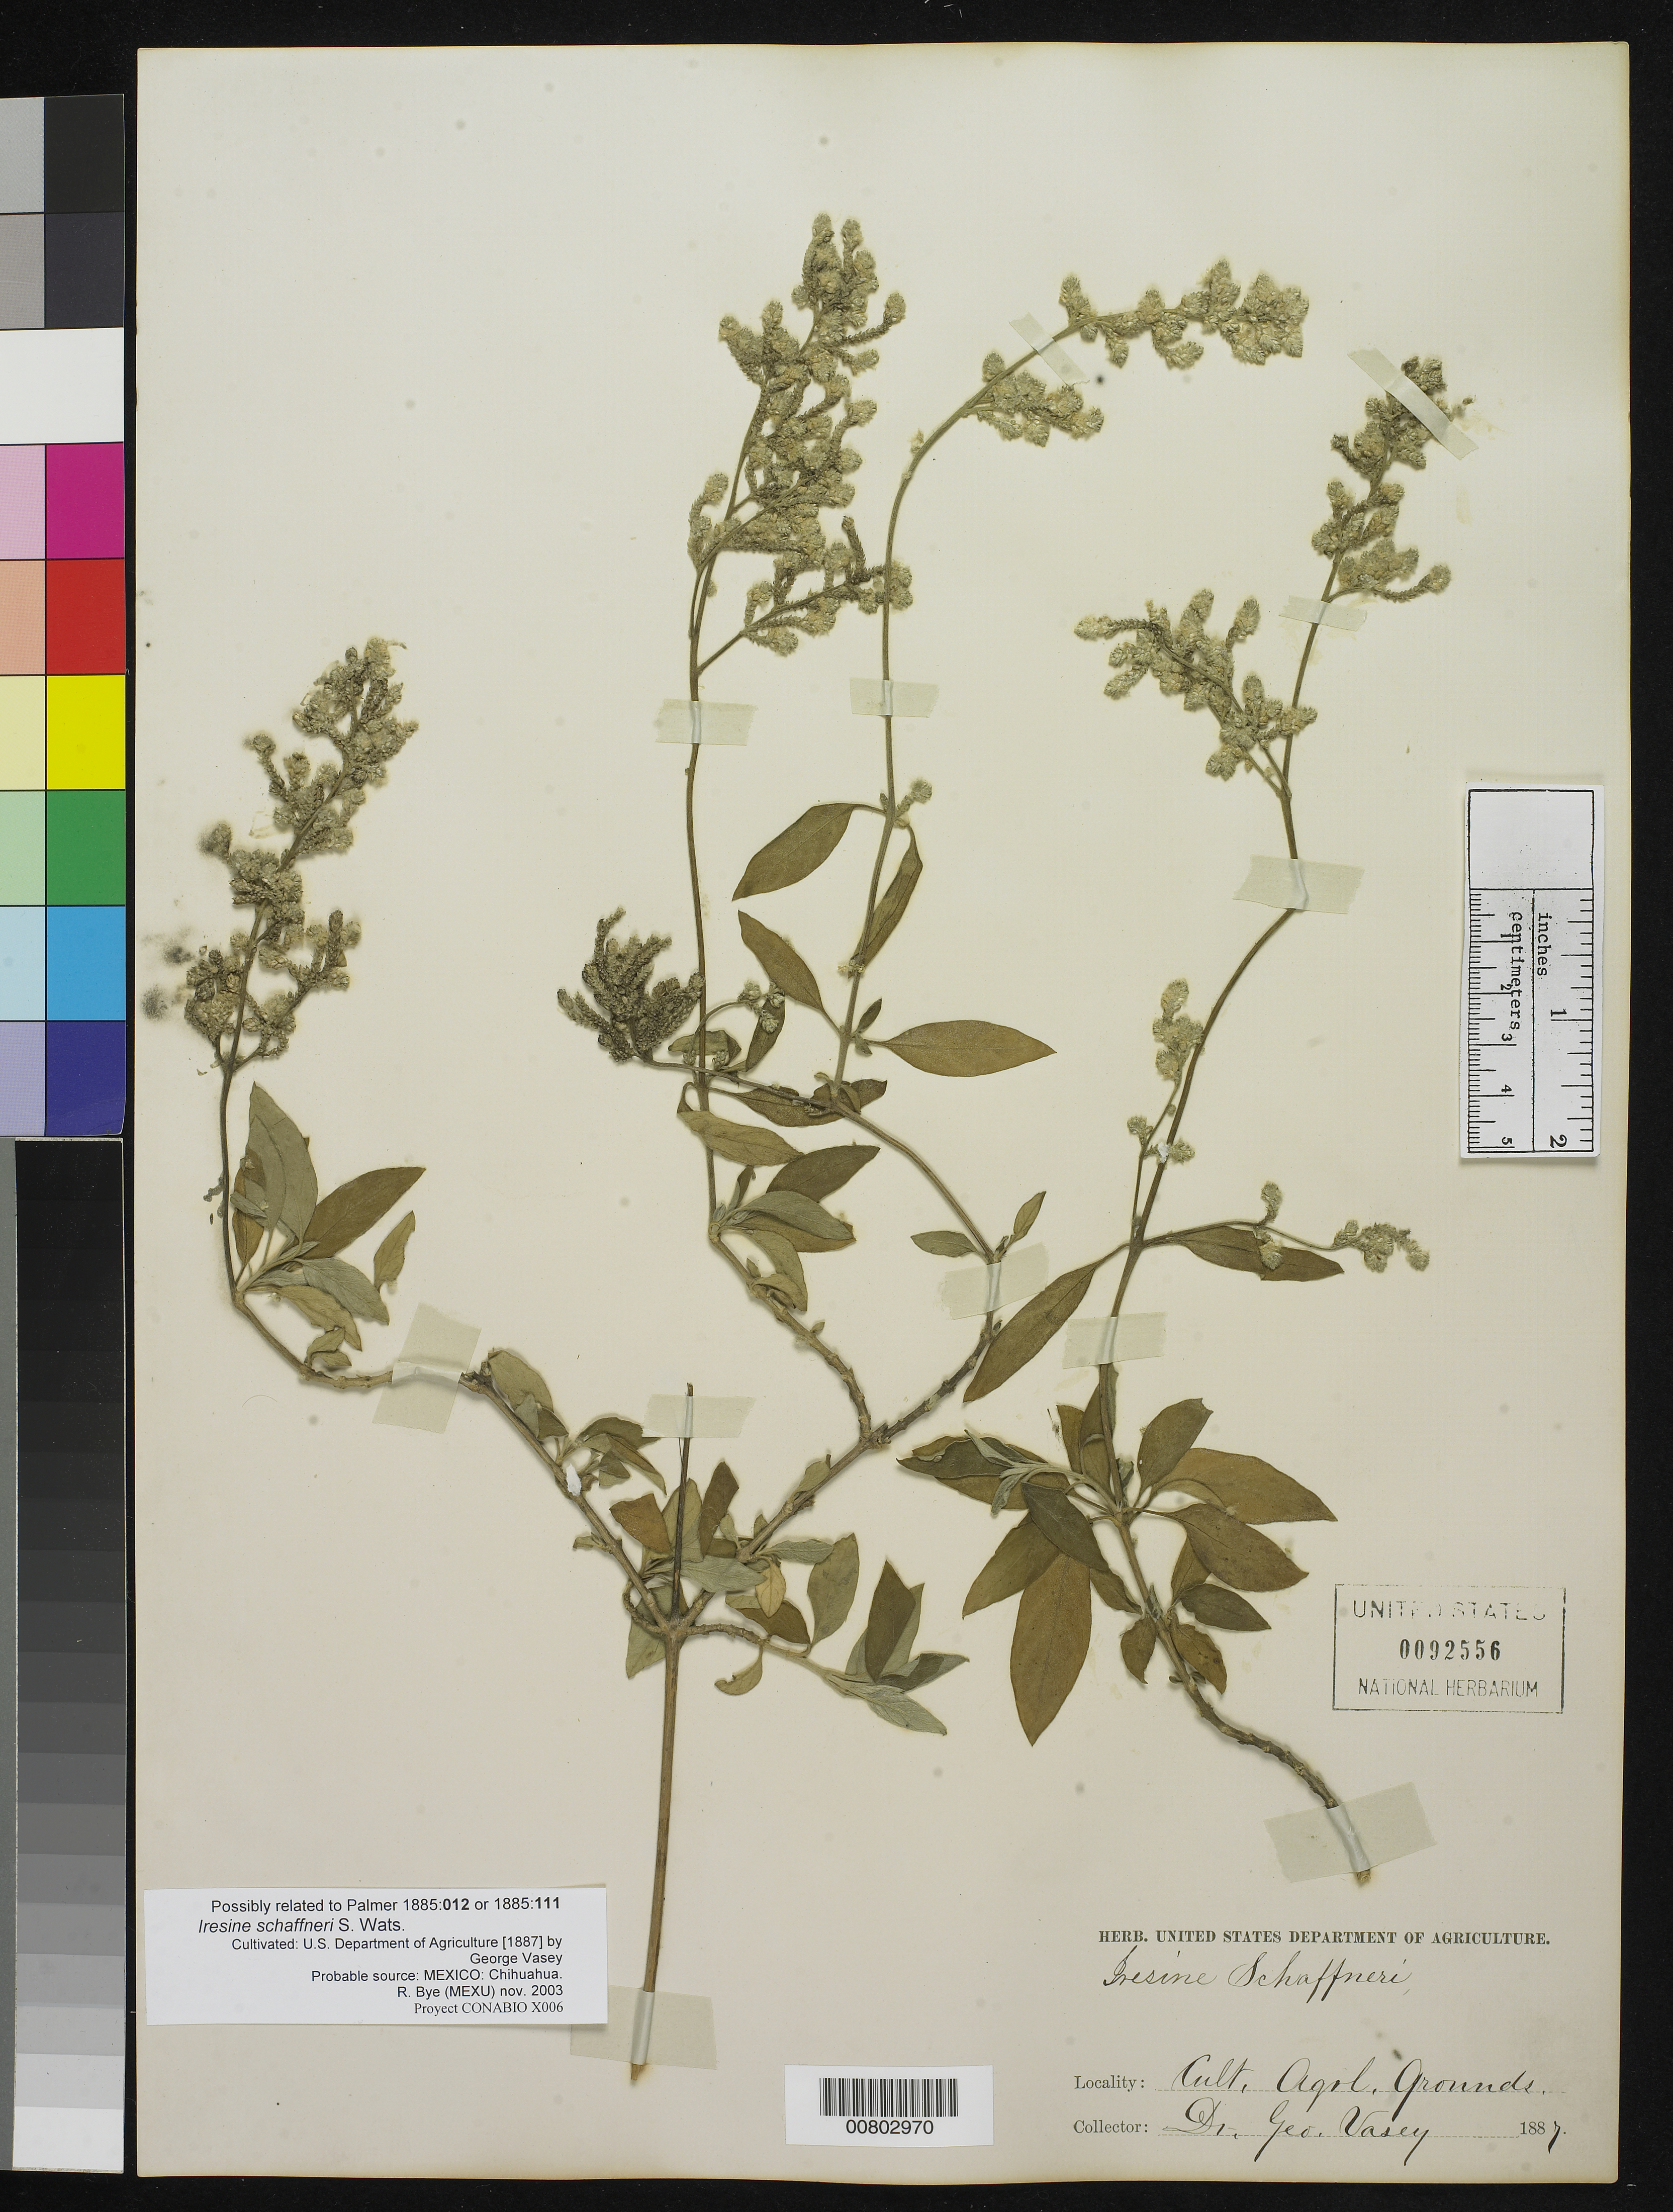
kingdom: Plantae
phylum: Tracheophyta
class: Magnoliopsida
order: Caryophyllales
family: Amaranthaceae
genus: Iresine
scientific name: Iresine schaffneri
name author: S. Watson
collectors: G. R. Vasey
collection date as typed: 1887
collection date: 1887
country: United States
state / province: District of Columbia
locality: Agricultural Grounds.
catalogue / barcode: US 92556